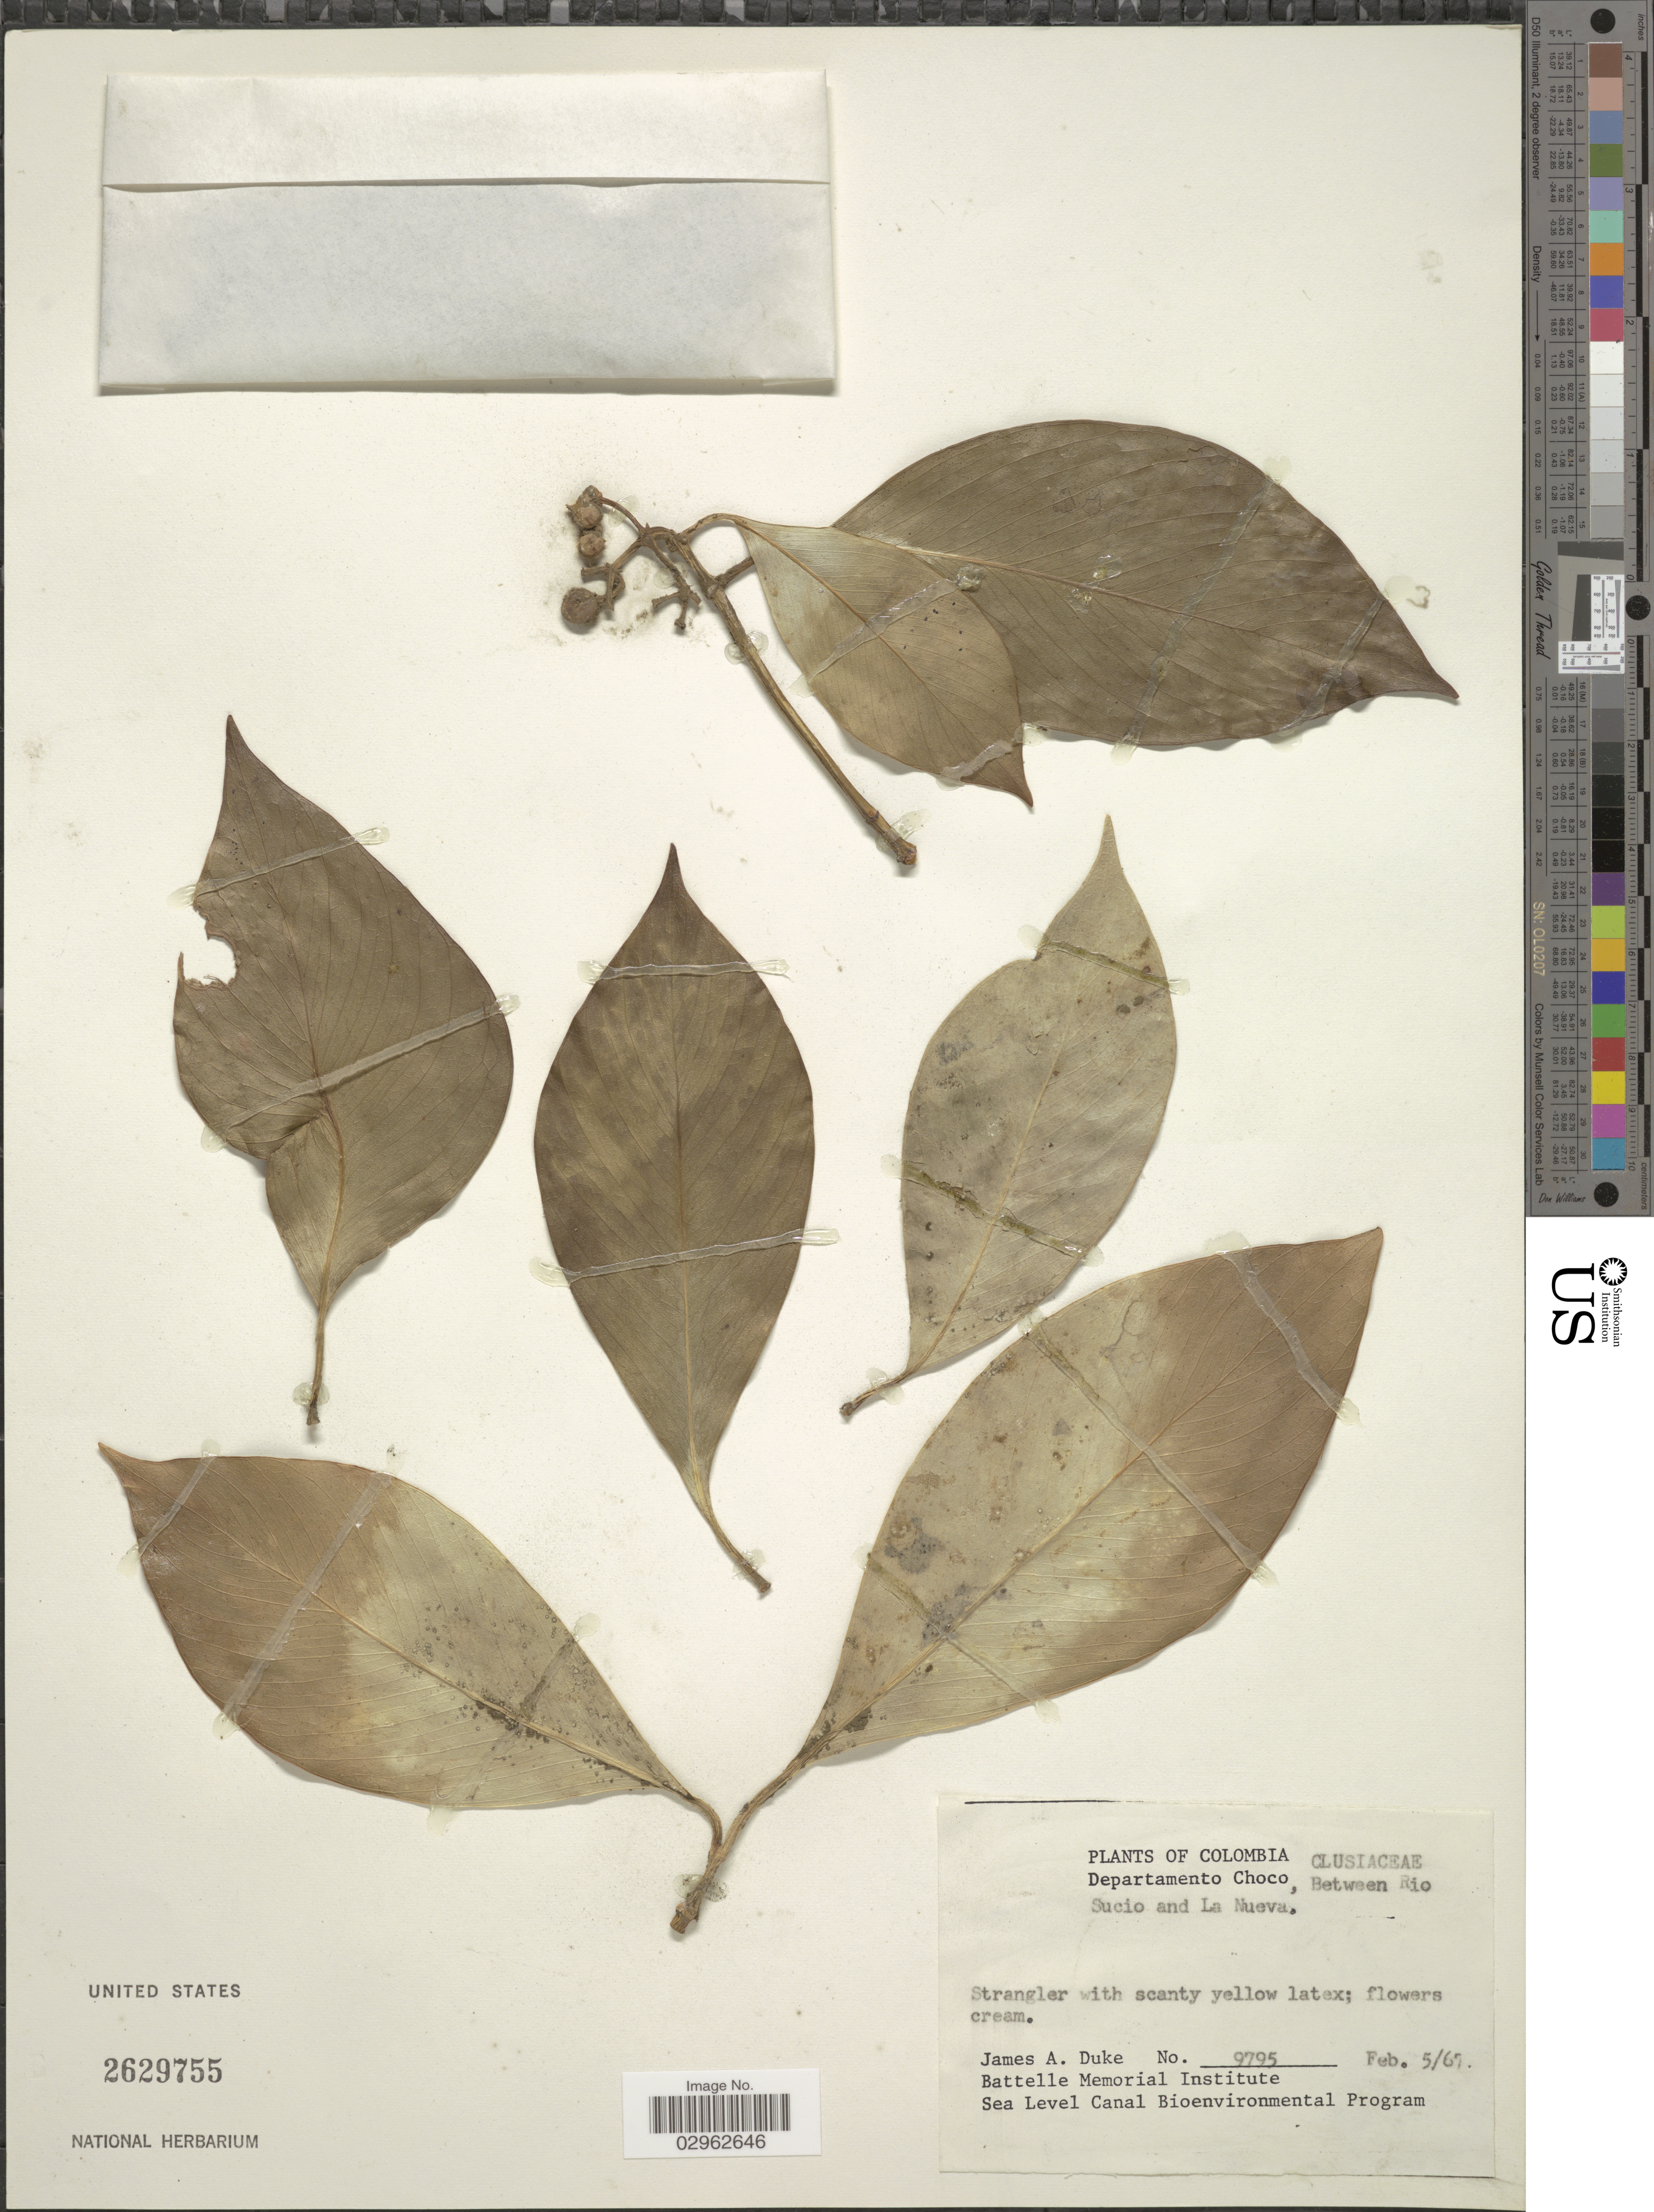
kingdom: Plantae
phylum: Tracheophyta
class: Magnoliopsida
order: Malpighiales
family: Clusiaceae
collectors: J. A. Duke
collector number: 9795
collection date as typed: Transcribed d/m/y: 5/2/67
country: Colombia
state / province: Chocó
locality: Departamento Choco, Between Rio Sucio and La Nueva.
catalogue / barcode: US 2629755